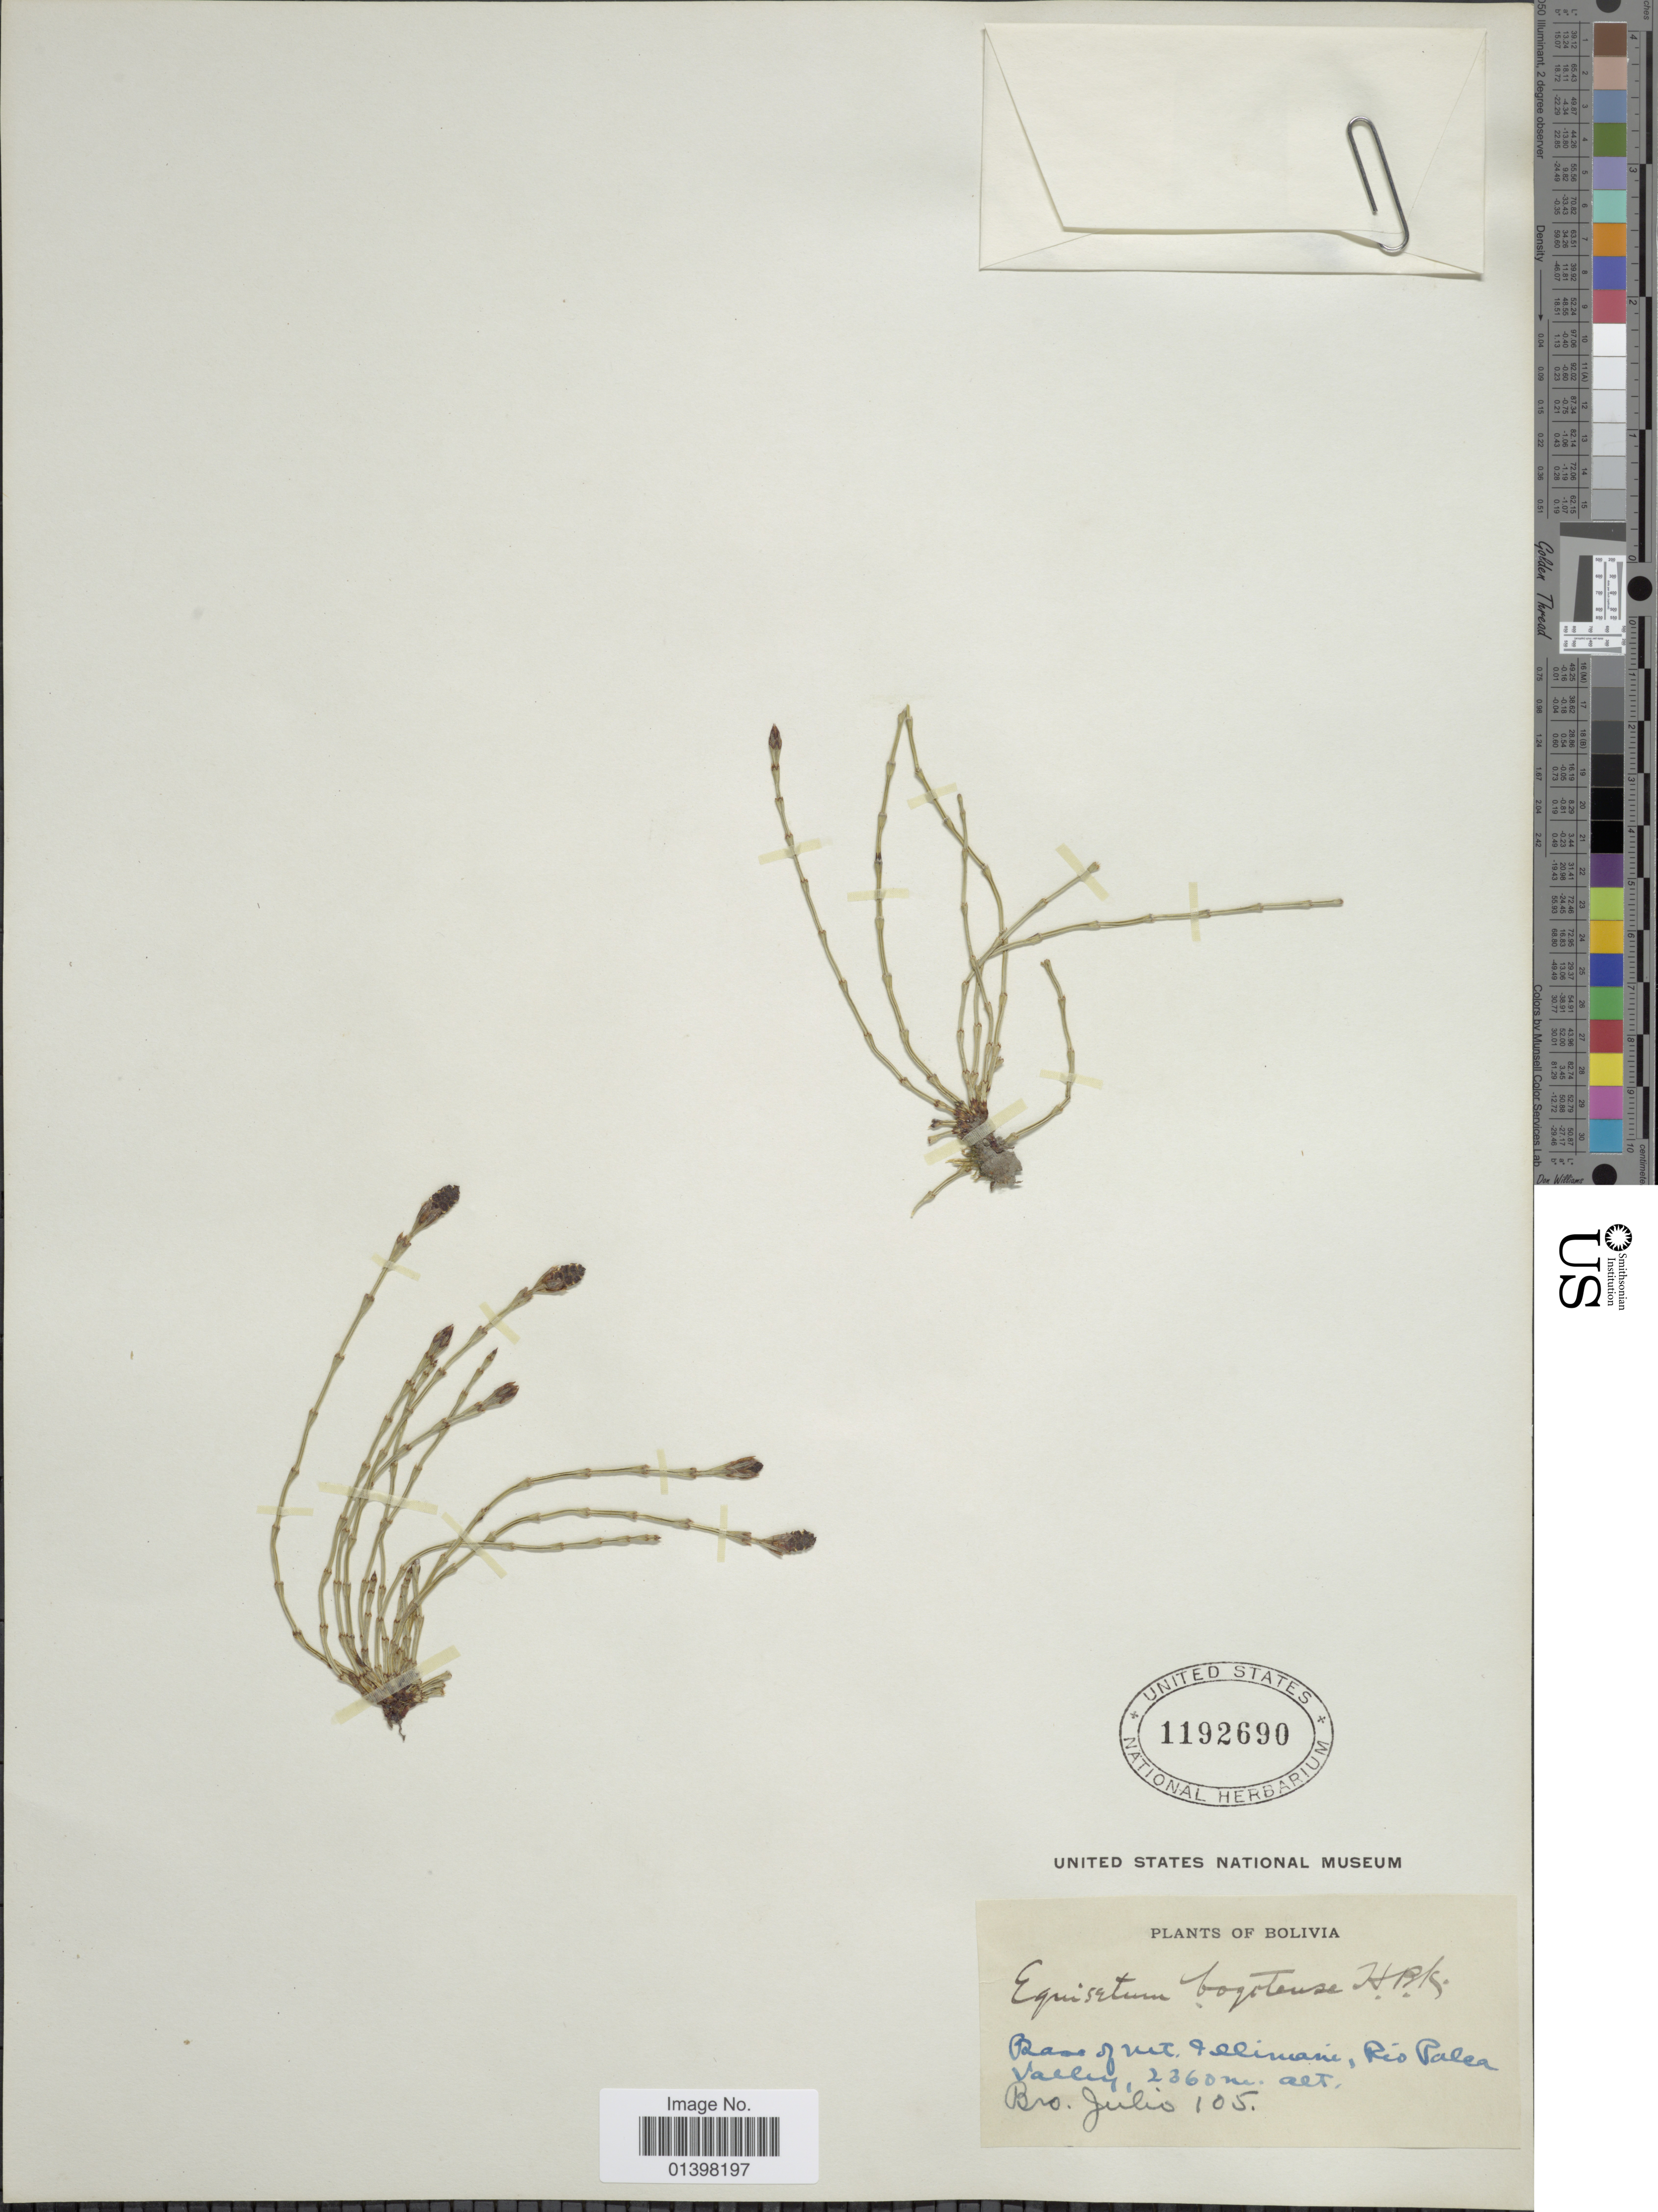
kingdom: Plantae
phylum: Tracheophyta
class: Polypodiopsida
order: Equisetales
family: Equisetaceae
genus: Equisetum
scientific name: Equisetum bogotense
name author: Kunth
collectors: Bro. Julio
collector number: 105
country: Bolivia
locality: Base of Mt Illimani, Rio Palca Valley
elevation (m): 2360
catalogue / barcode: US 1192690